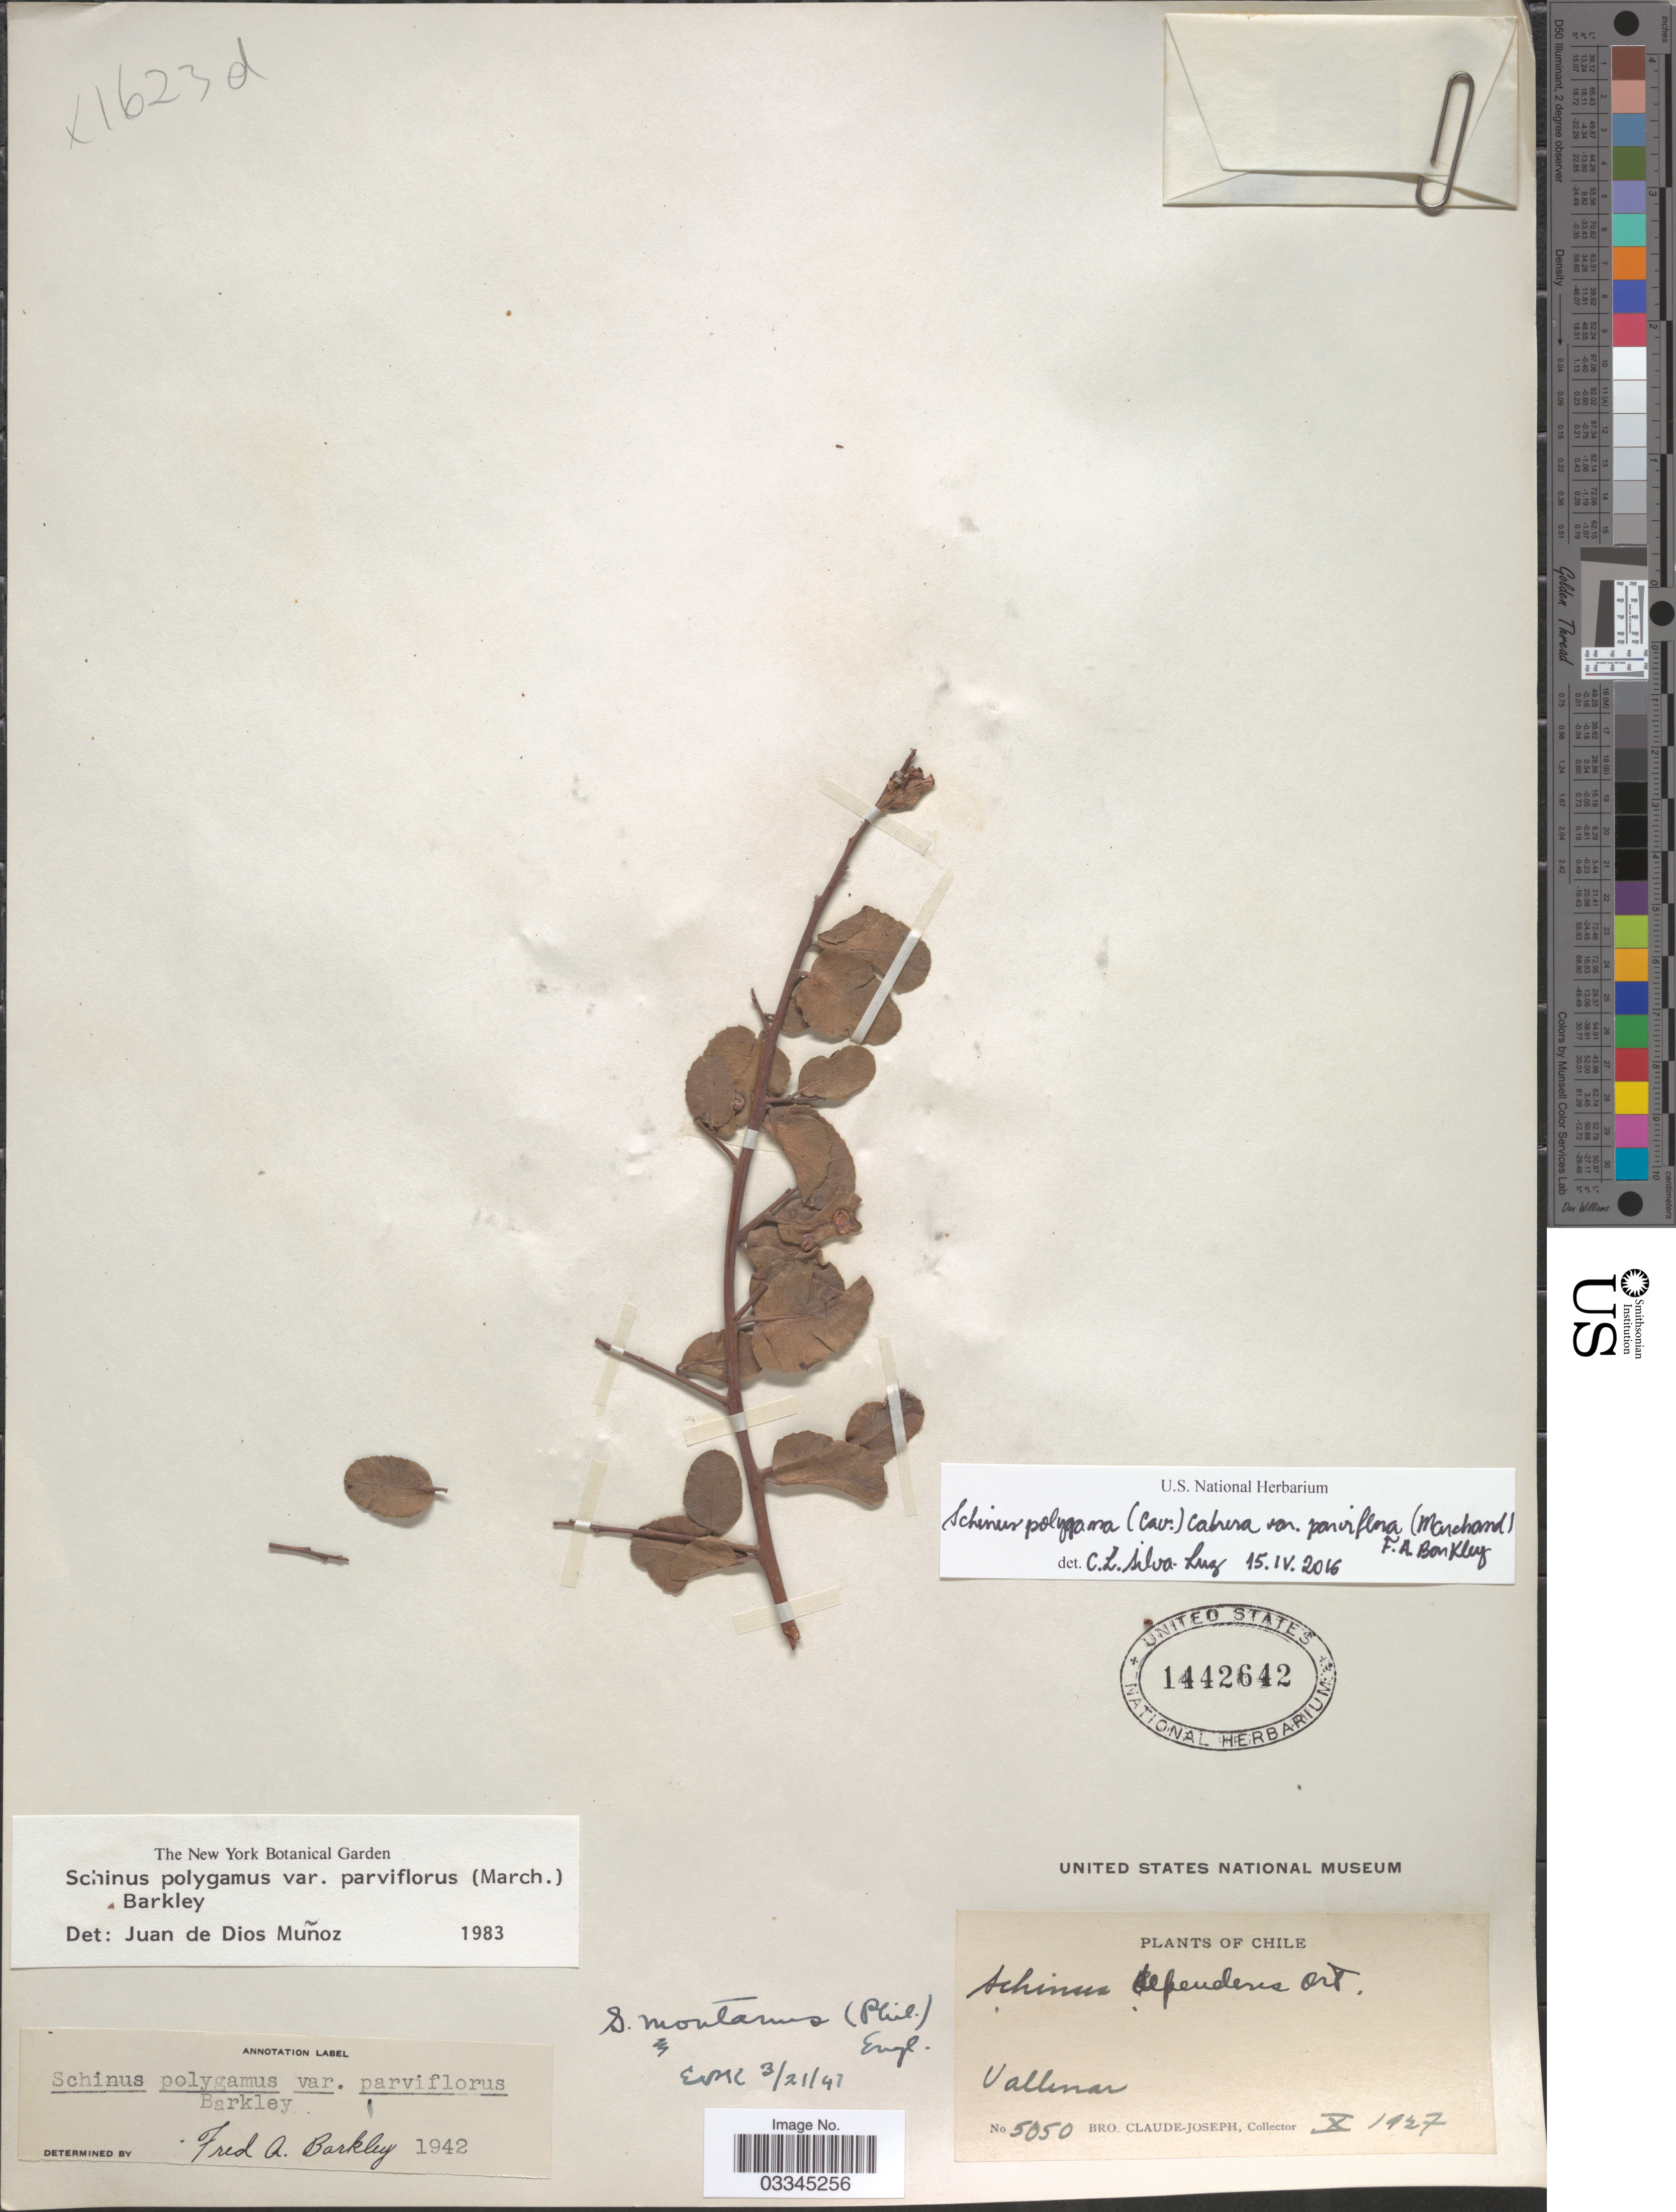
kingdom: Plantae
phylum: Tracheophyta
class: Magnoliopsida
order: Sapindales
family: Anacardiaceae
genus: Schinus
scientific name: Schinus polygama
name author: (Cav.) Cabrera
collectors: Bro. Claude-Joseph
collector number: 5050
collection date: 1927-10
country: Chile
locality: Vallenar.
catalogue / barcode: US 1442642